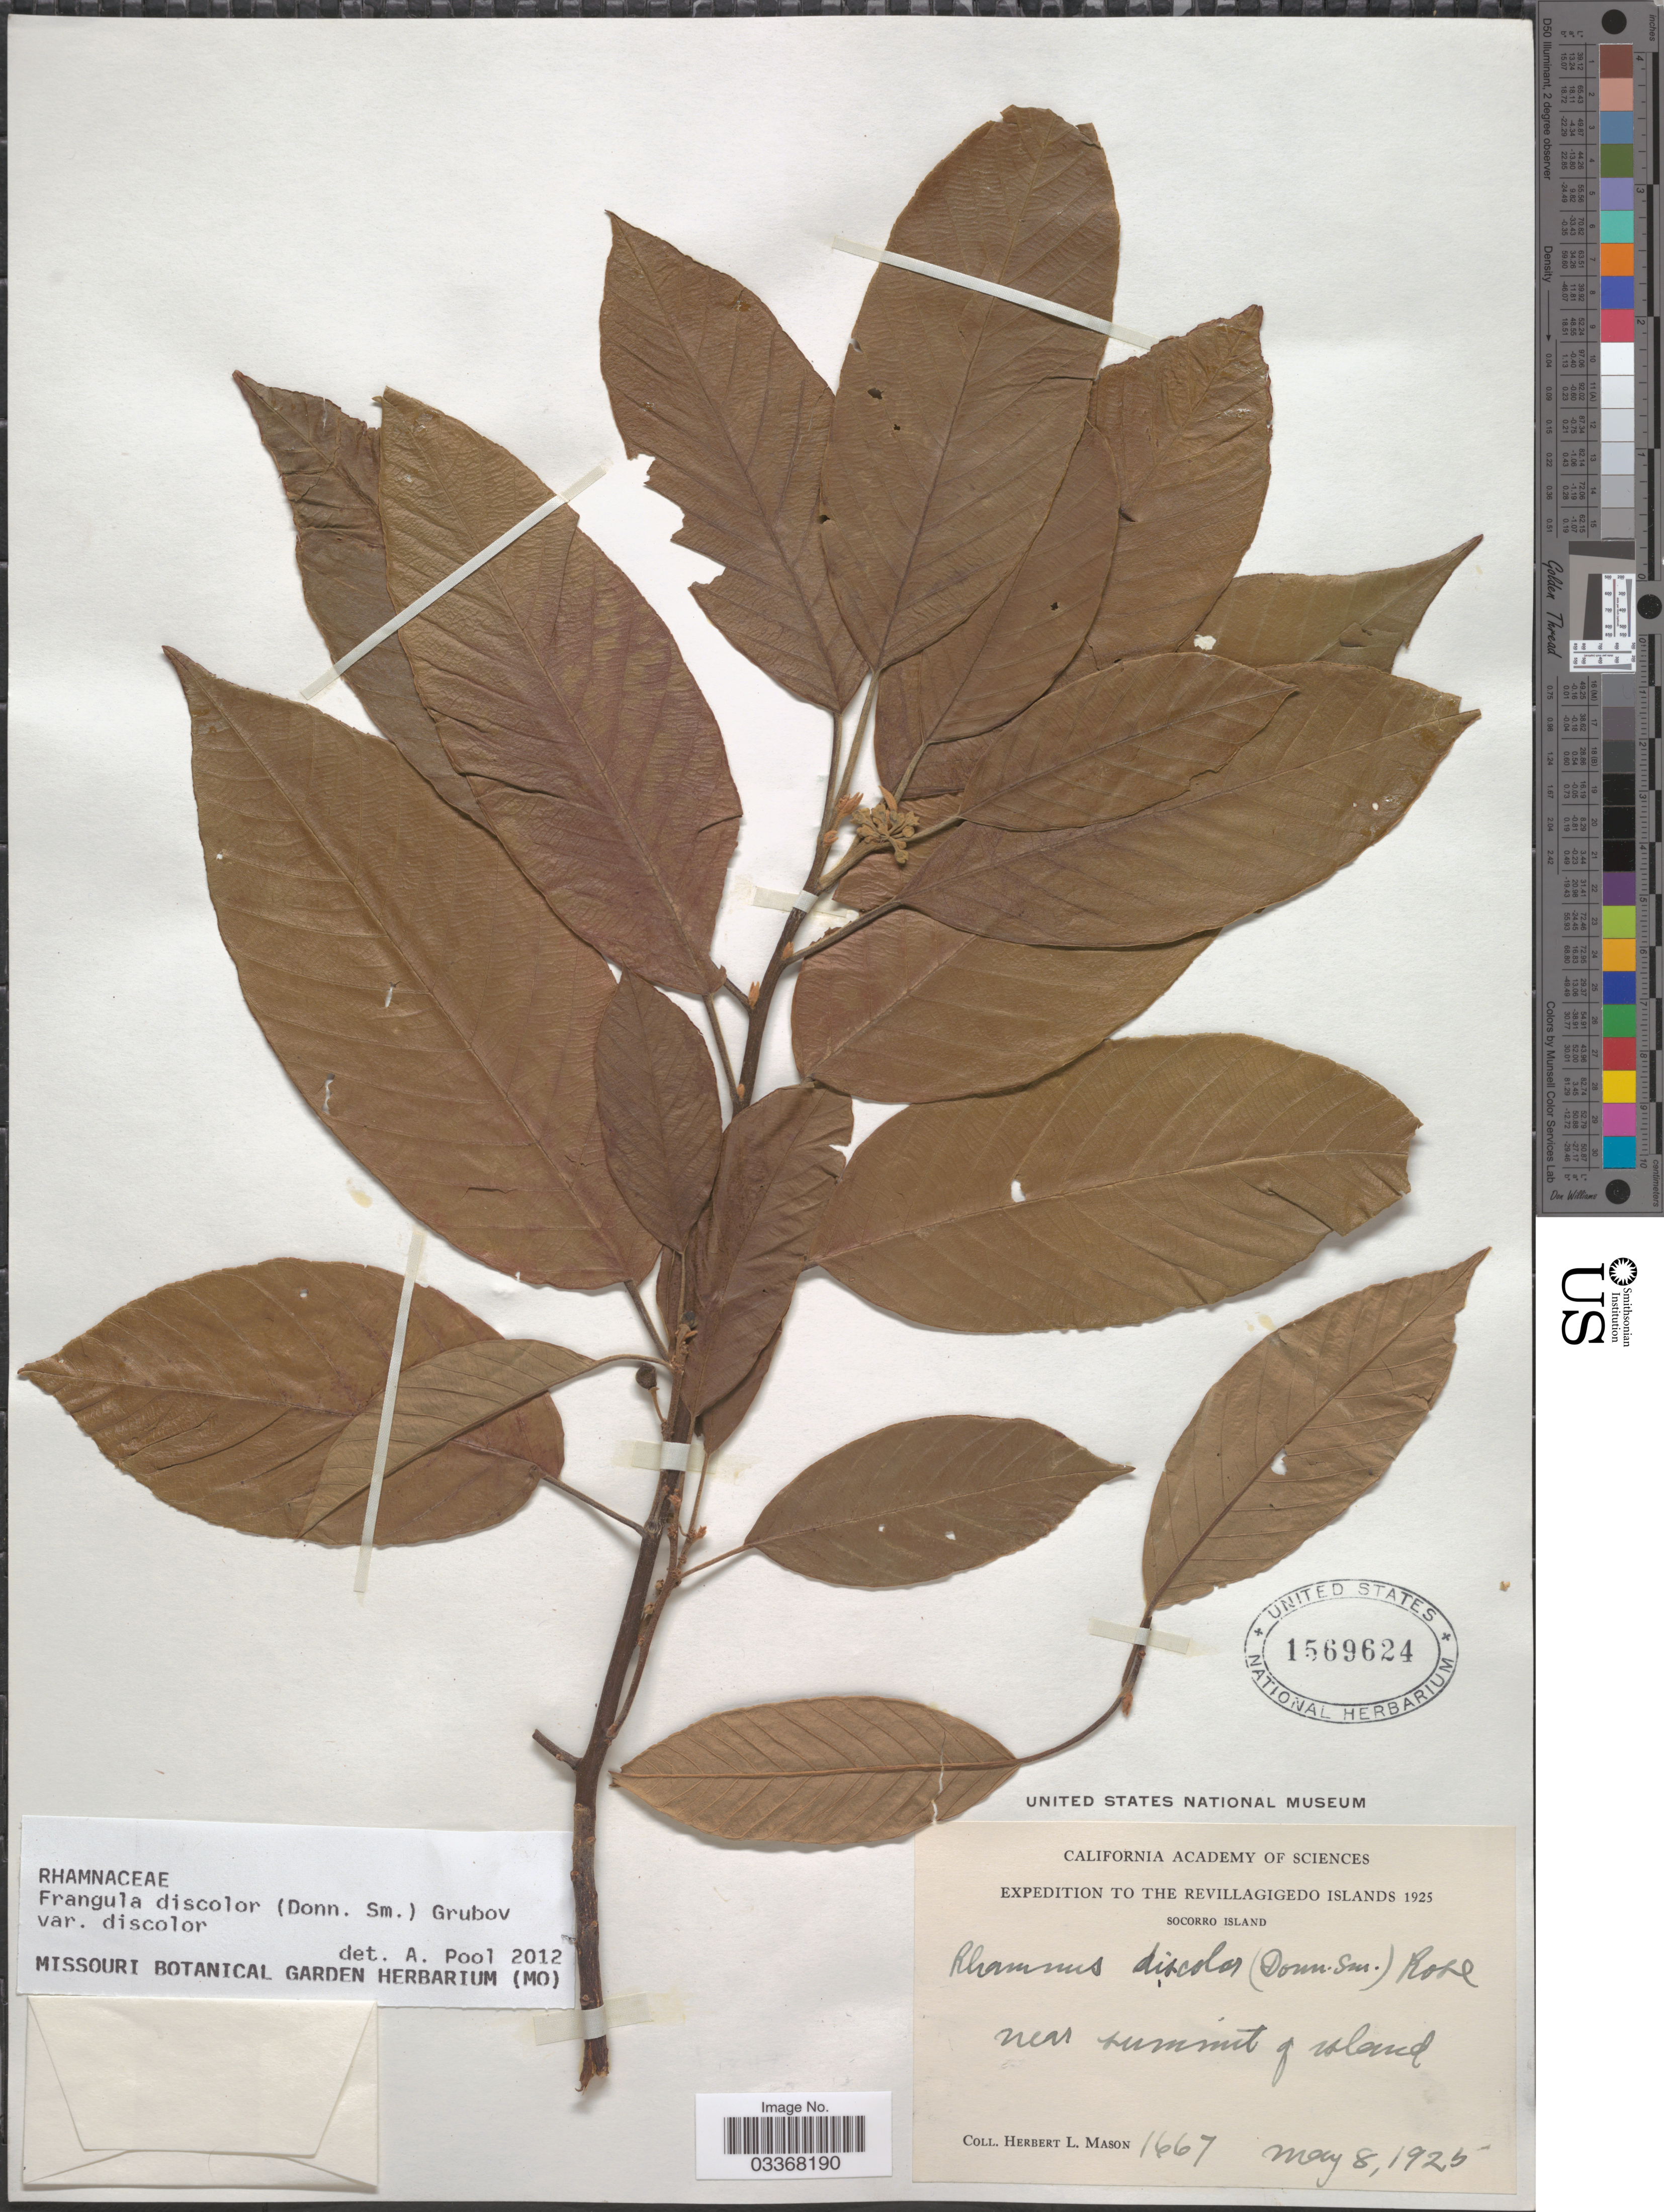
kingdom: Plantae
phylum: Tracheophyta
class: Magnoliopsida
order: Rosales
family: Rhamnaceae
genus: Frangula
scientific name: Frangula discolor var. discolor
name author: (Donn. Sm.) Grubov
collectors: H. L. Mason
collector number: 1667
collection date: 1925-05-08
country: Mexico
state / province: Colima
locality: The Revillagigedo Islands, Socorro Islands, near summit of island.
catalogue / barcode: US 1569624